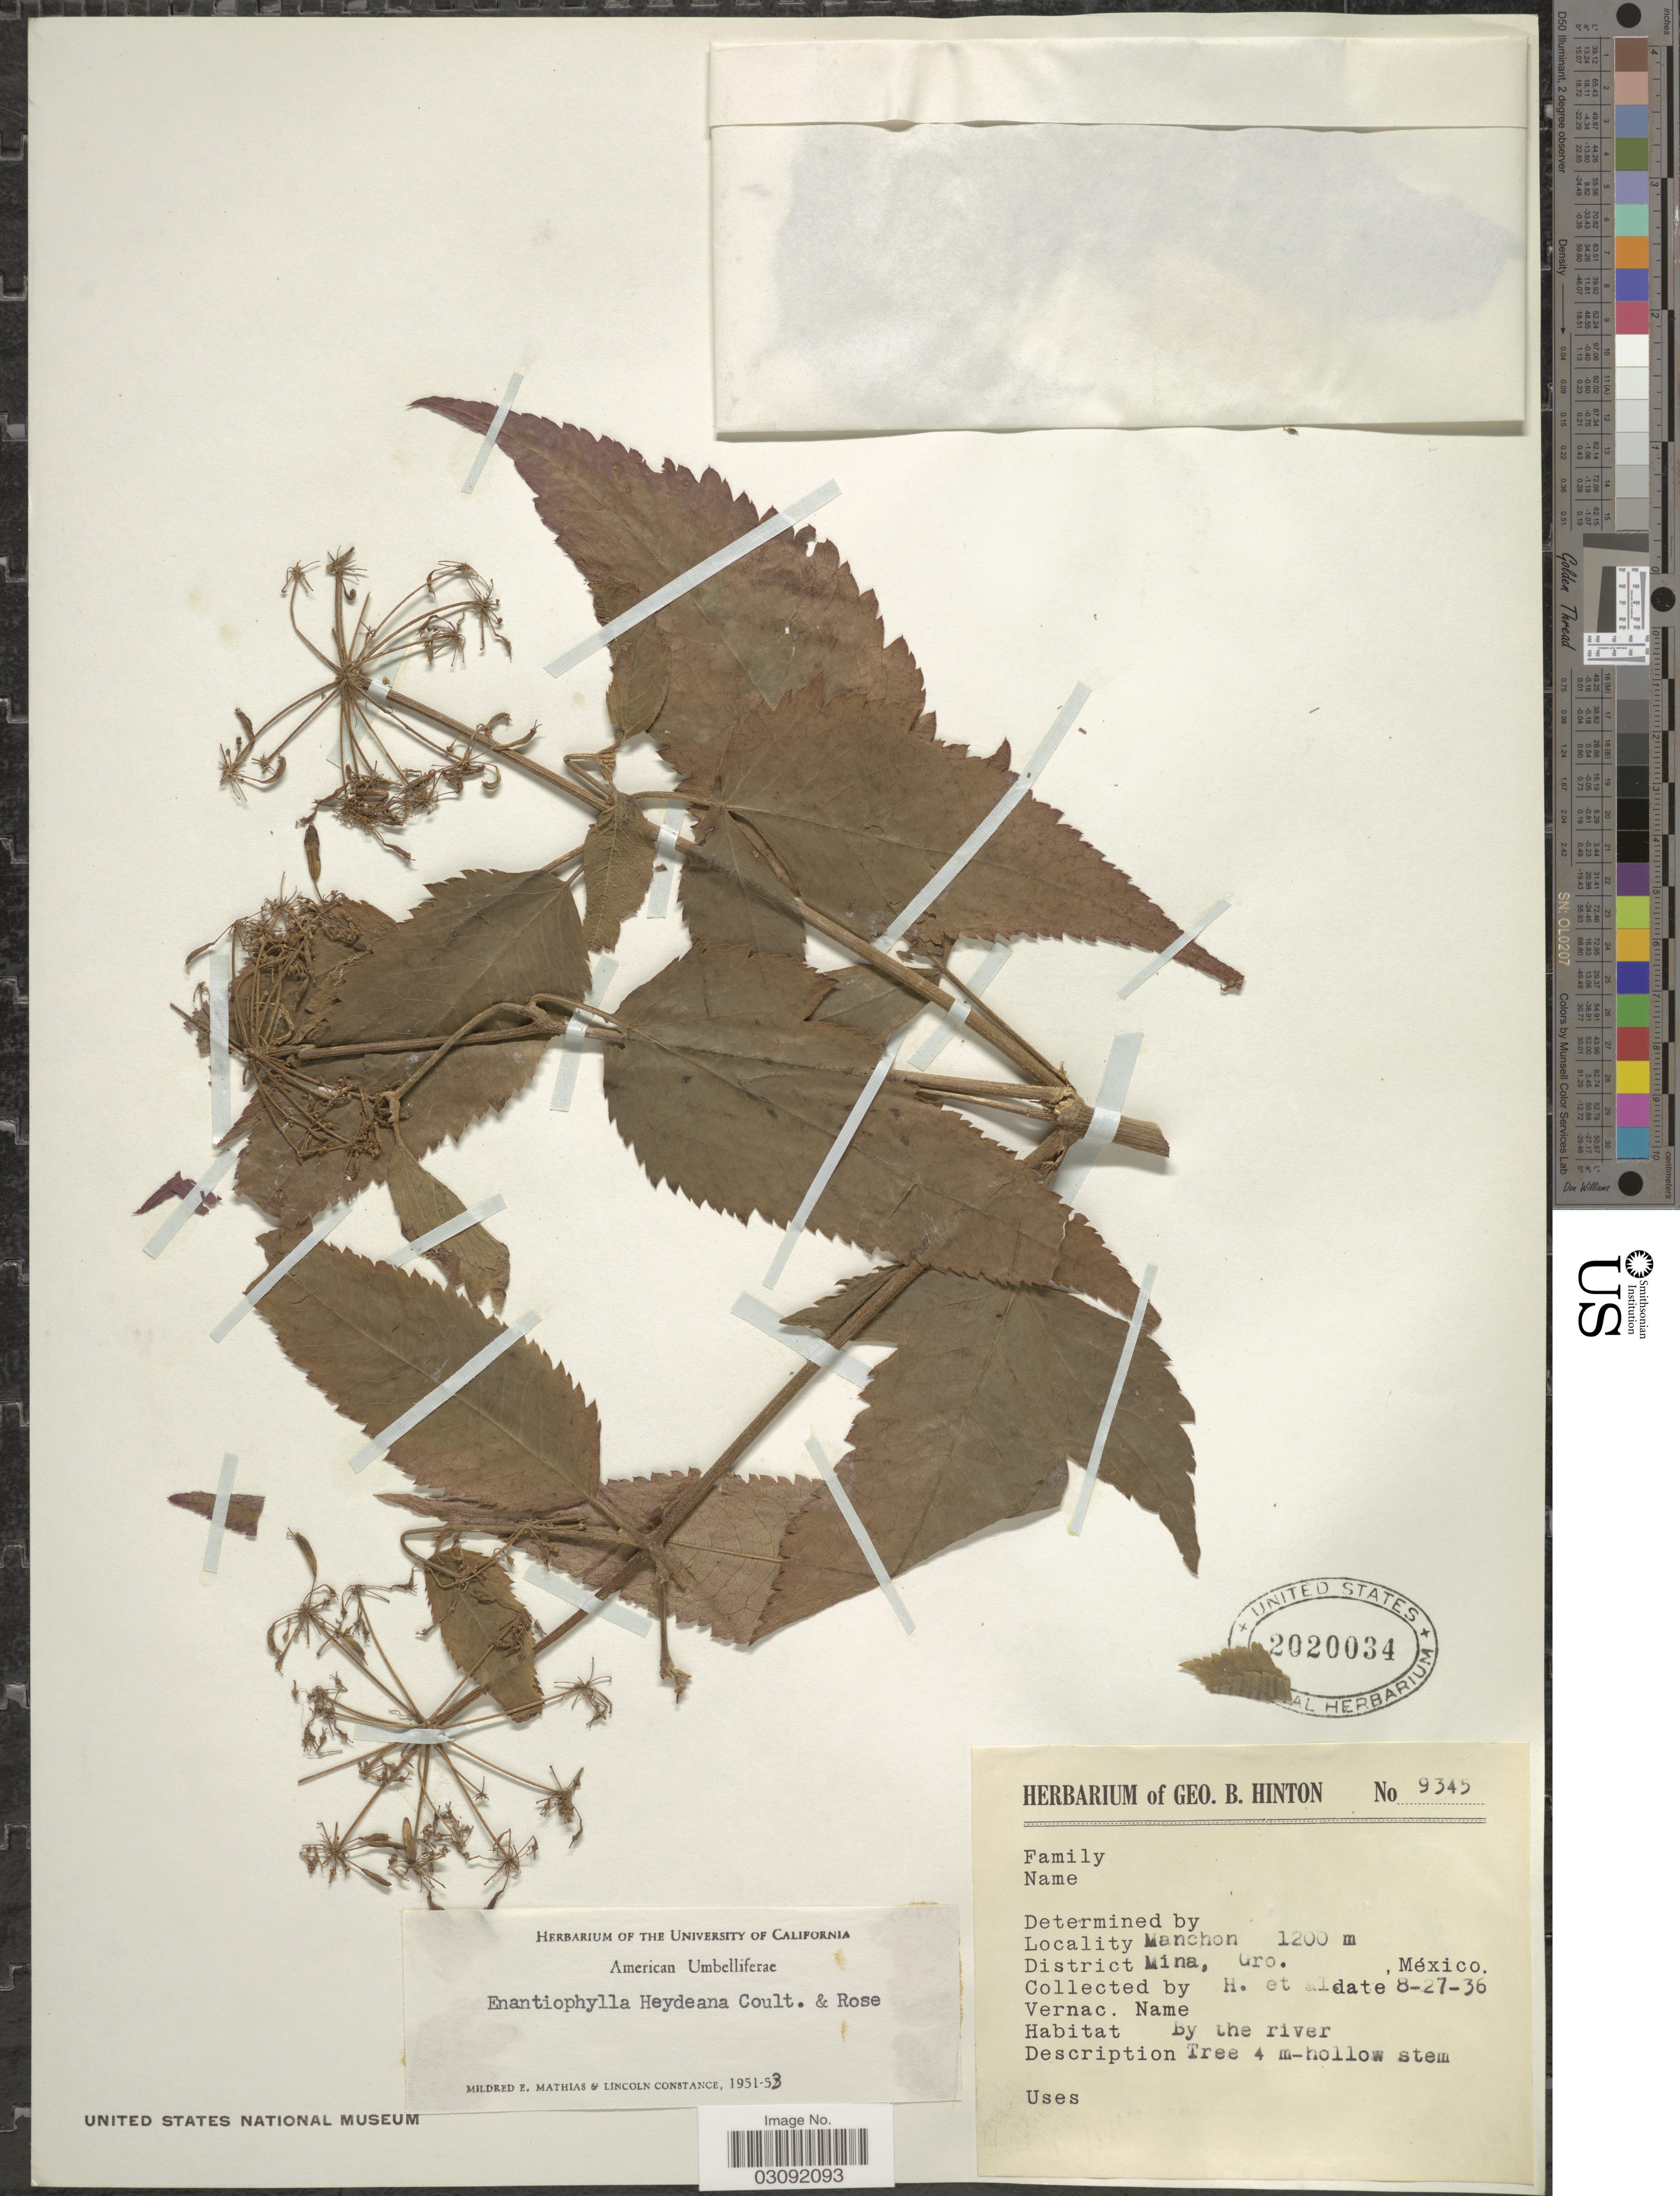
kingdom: Plantae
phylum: Tracheophyta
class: Magnoliopsida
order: Apiales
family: Apiaceae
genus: Enantiophylla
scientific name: Enantiophylla heydeana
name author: J.M. Coult. & Rose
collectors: G. B. Hinton & et al.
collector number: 9345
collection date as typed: Transcribed d/m/y: 27/8/36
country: Mexico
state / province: Guerrero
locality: Manchon. District Mina, Gro.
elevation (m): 1200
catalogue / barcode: US 2020034